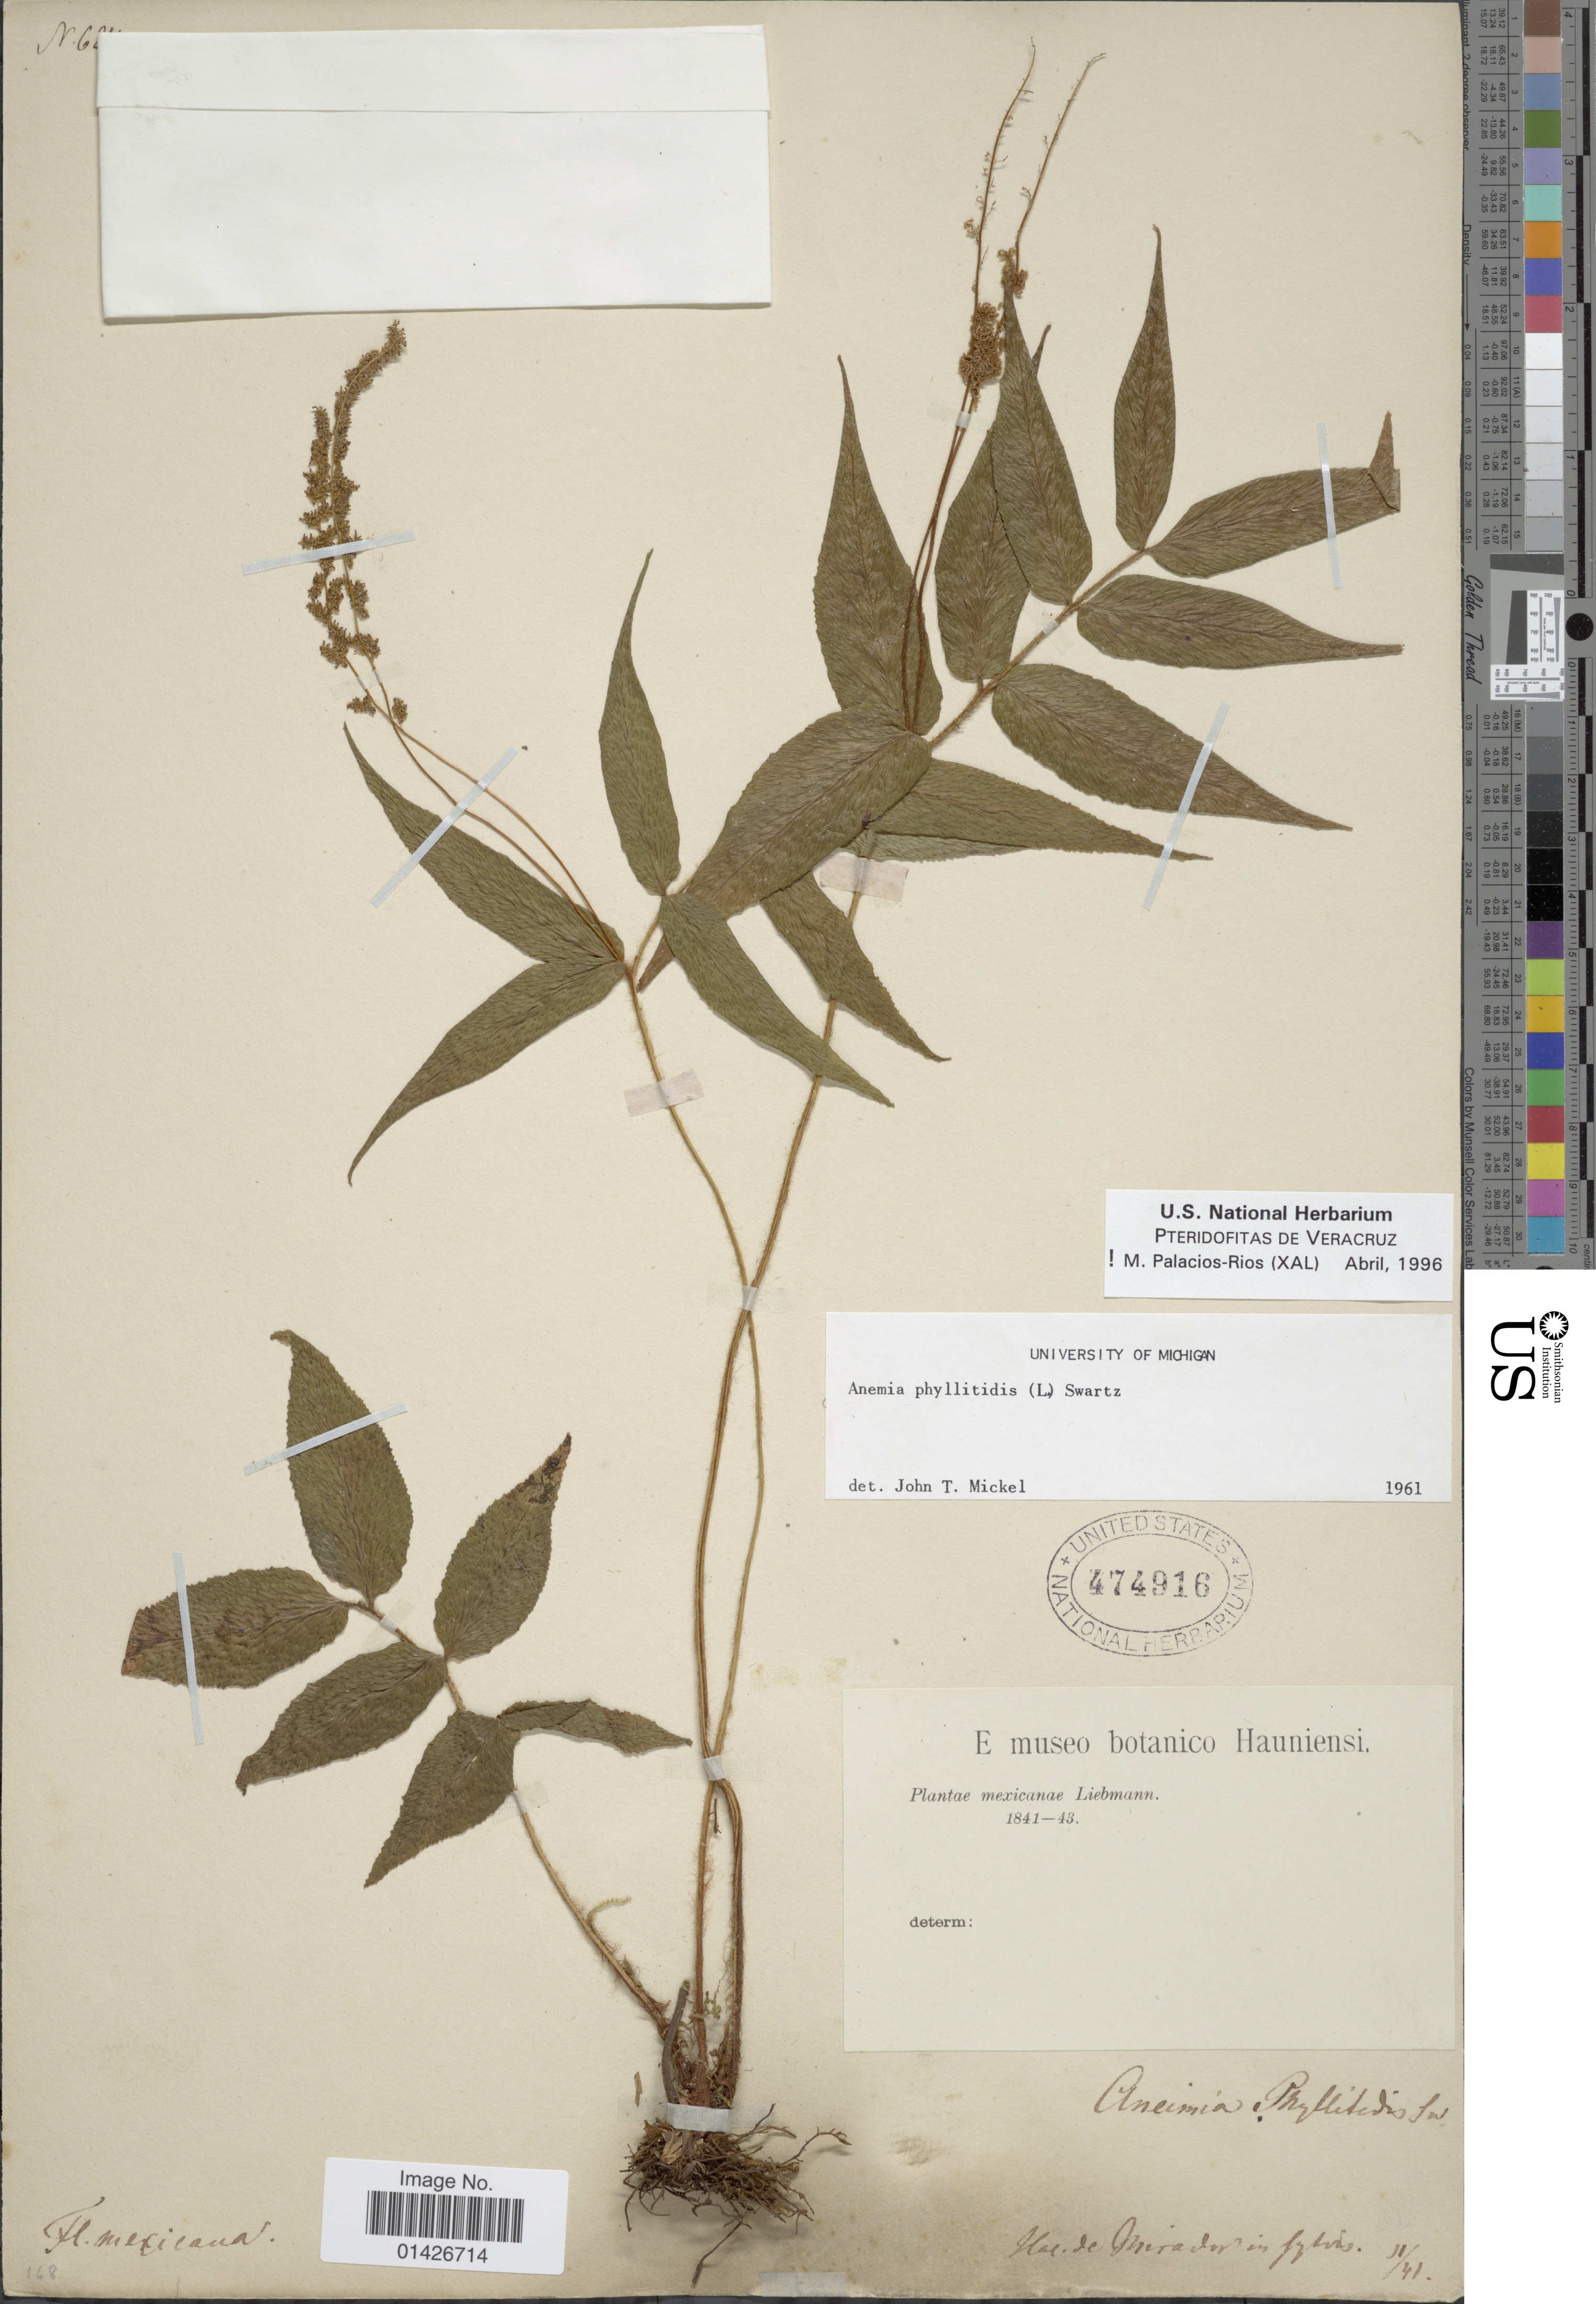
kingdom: Plantae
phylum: Tracheophyta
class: Polypodiopsida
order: Schizaeales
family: Anemiaceae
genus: Anemia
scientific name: Anemia phyllitidis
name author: (L.) Sw.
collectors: Liebmann, --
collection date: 1841/1843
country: Mexico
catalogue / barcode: US 474916